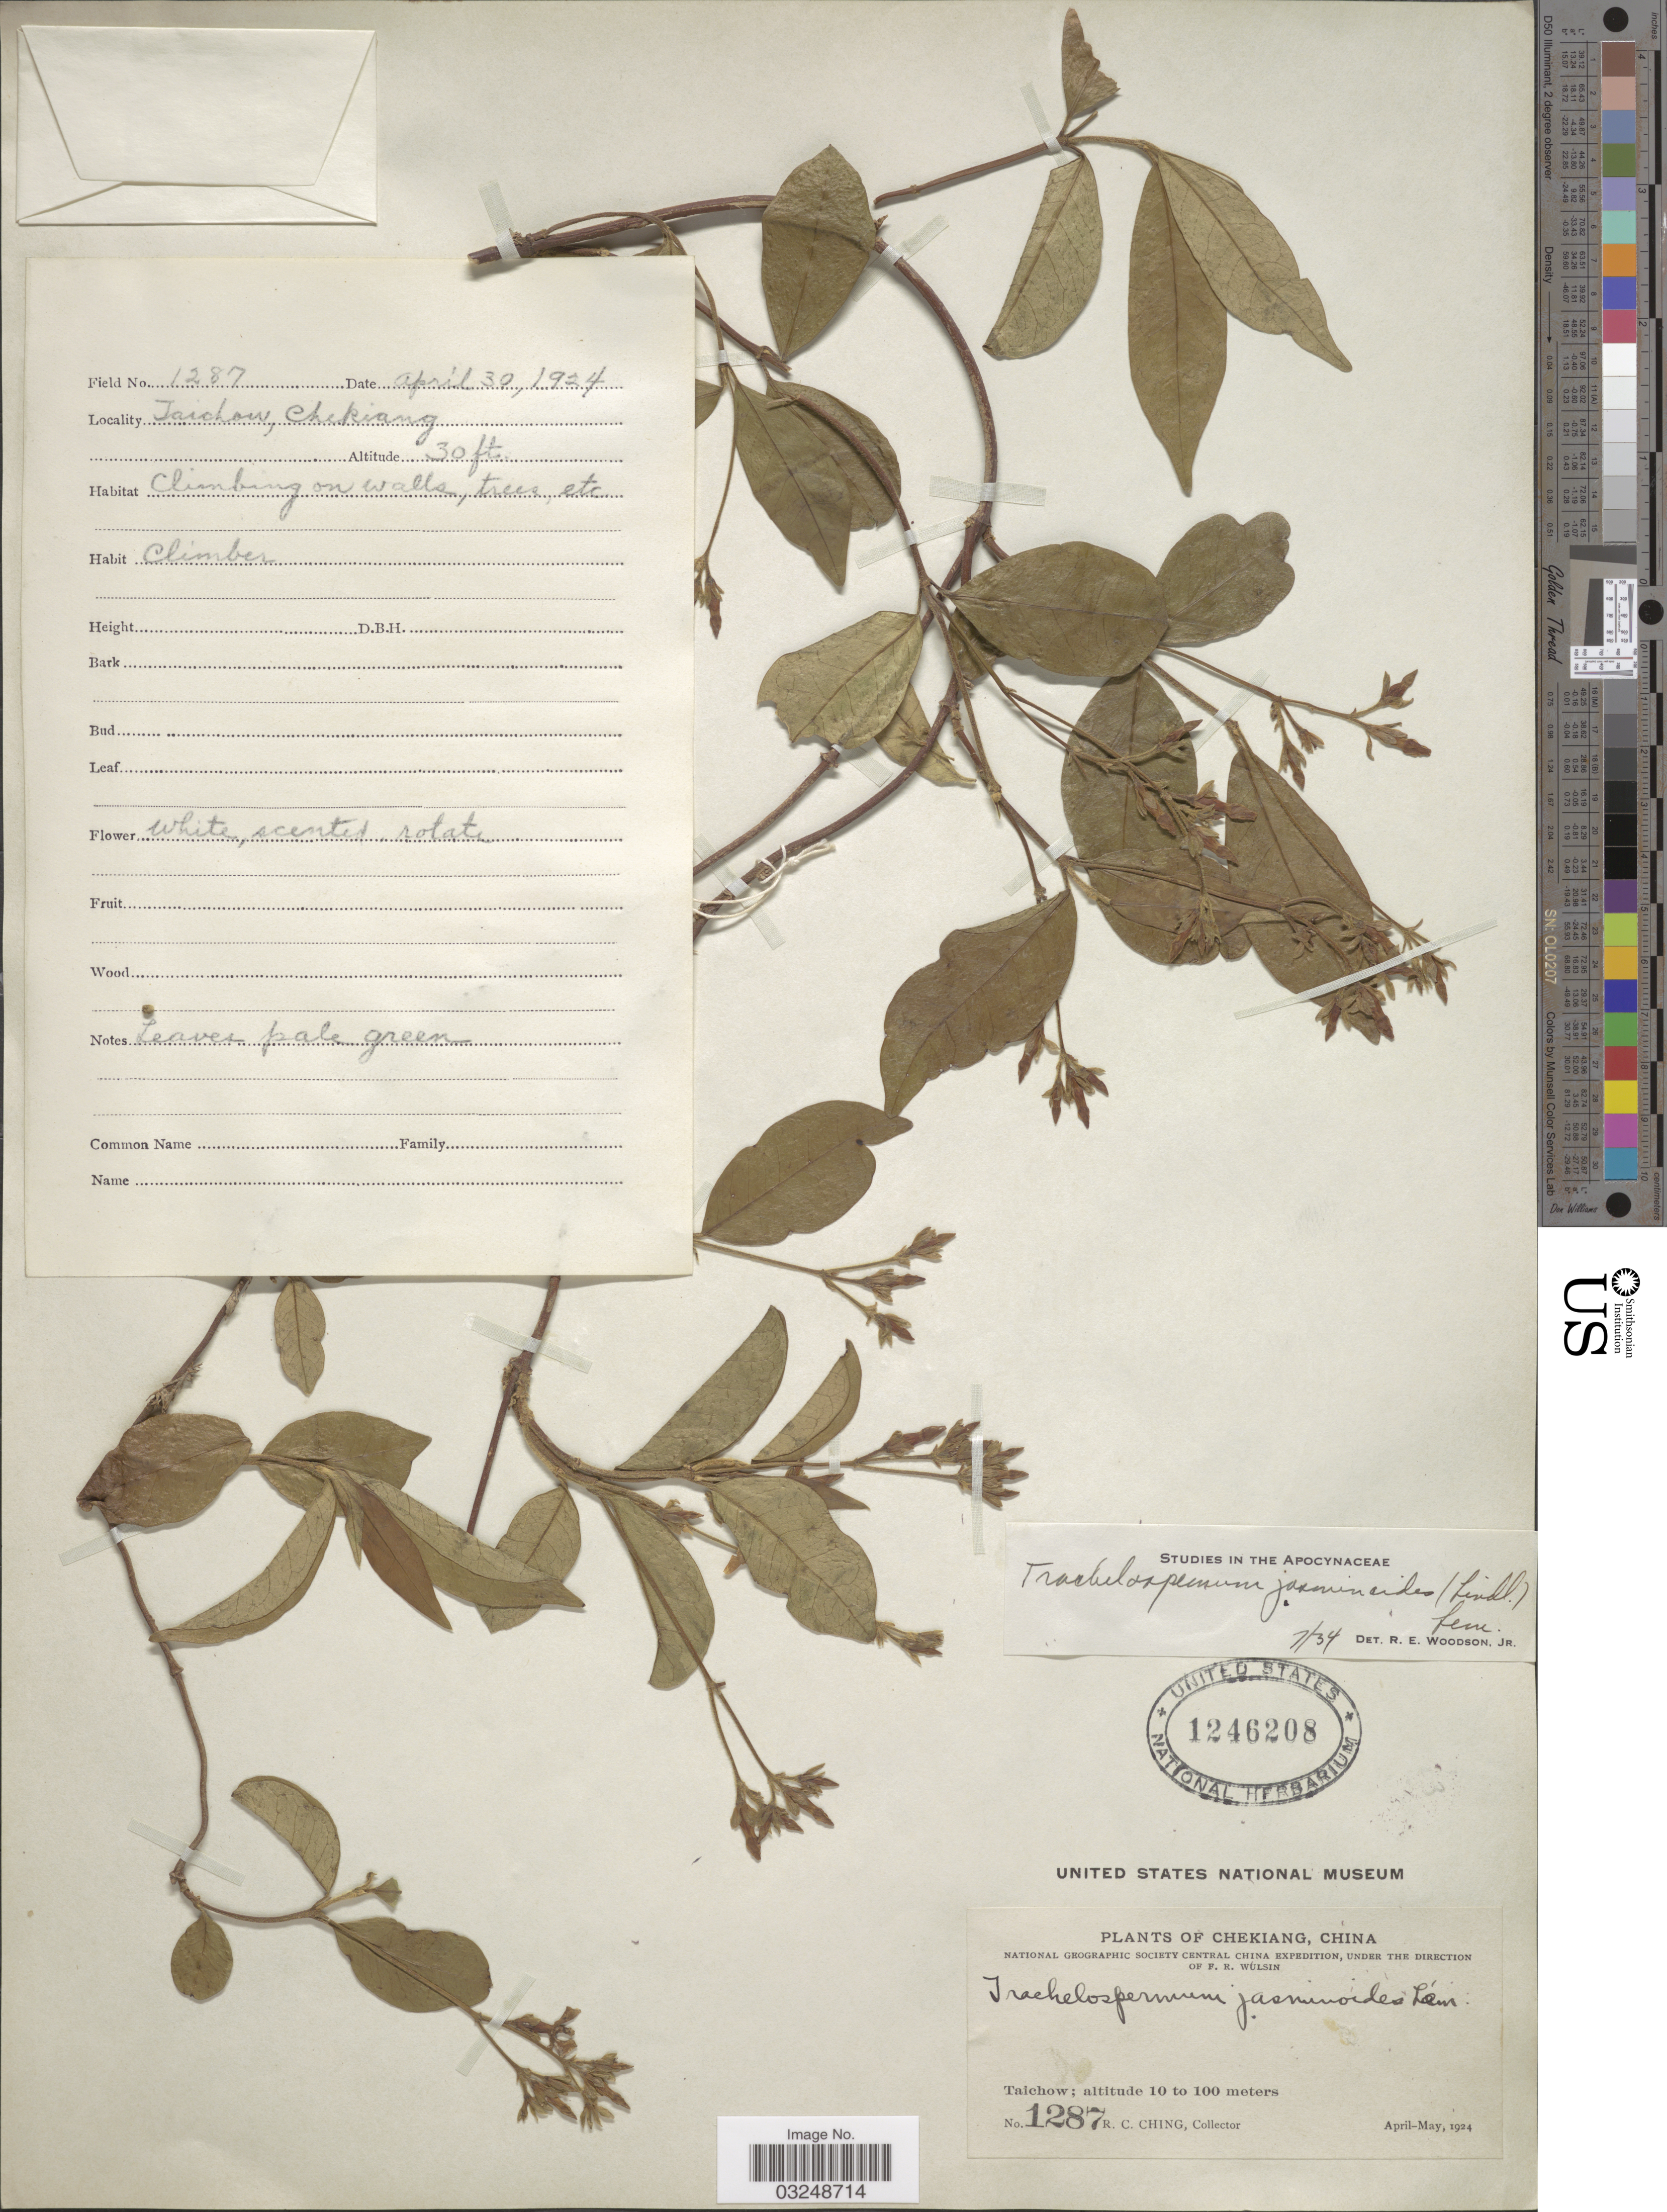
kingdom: Plantae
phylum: Tracheophyta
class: Magnoliopsida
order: Gentianales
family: Apocynaceae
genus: Trachelospermum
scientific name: Trachelospermum jasminoides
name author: (Lindl.) Lem.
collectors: R. C. Ching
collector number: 1287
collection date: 1924-04-30/1924-05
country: China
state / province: Zhejiang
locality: Chekiang, Taichow.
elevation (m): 9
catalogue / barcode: US 1246208